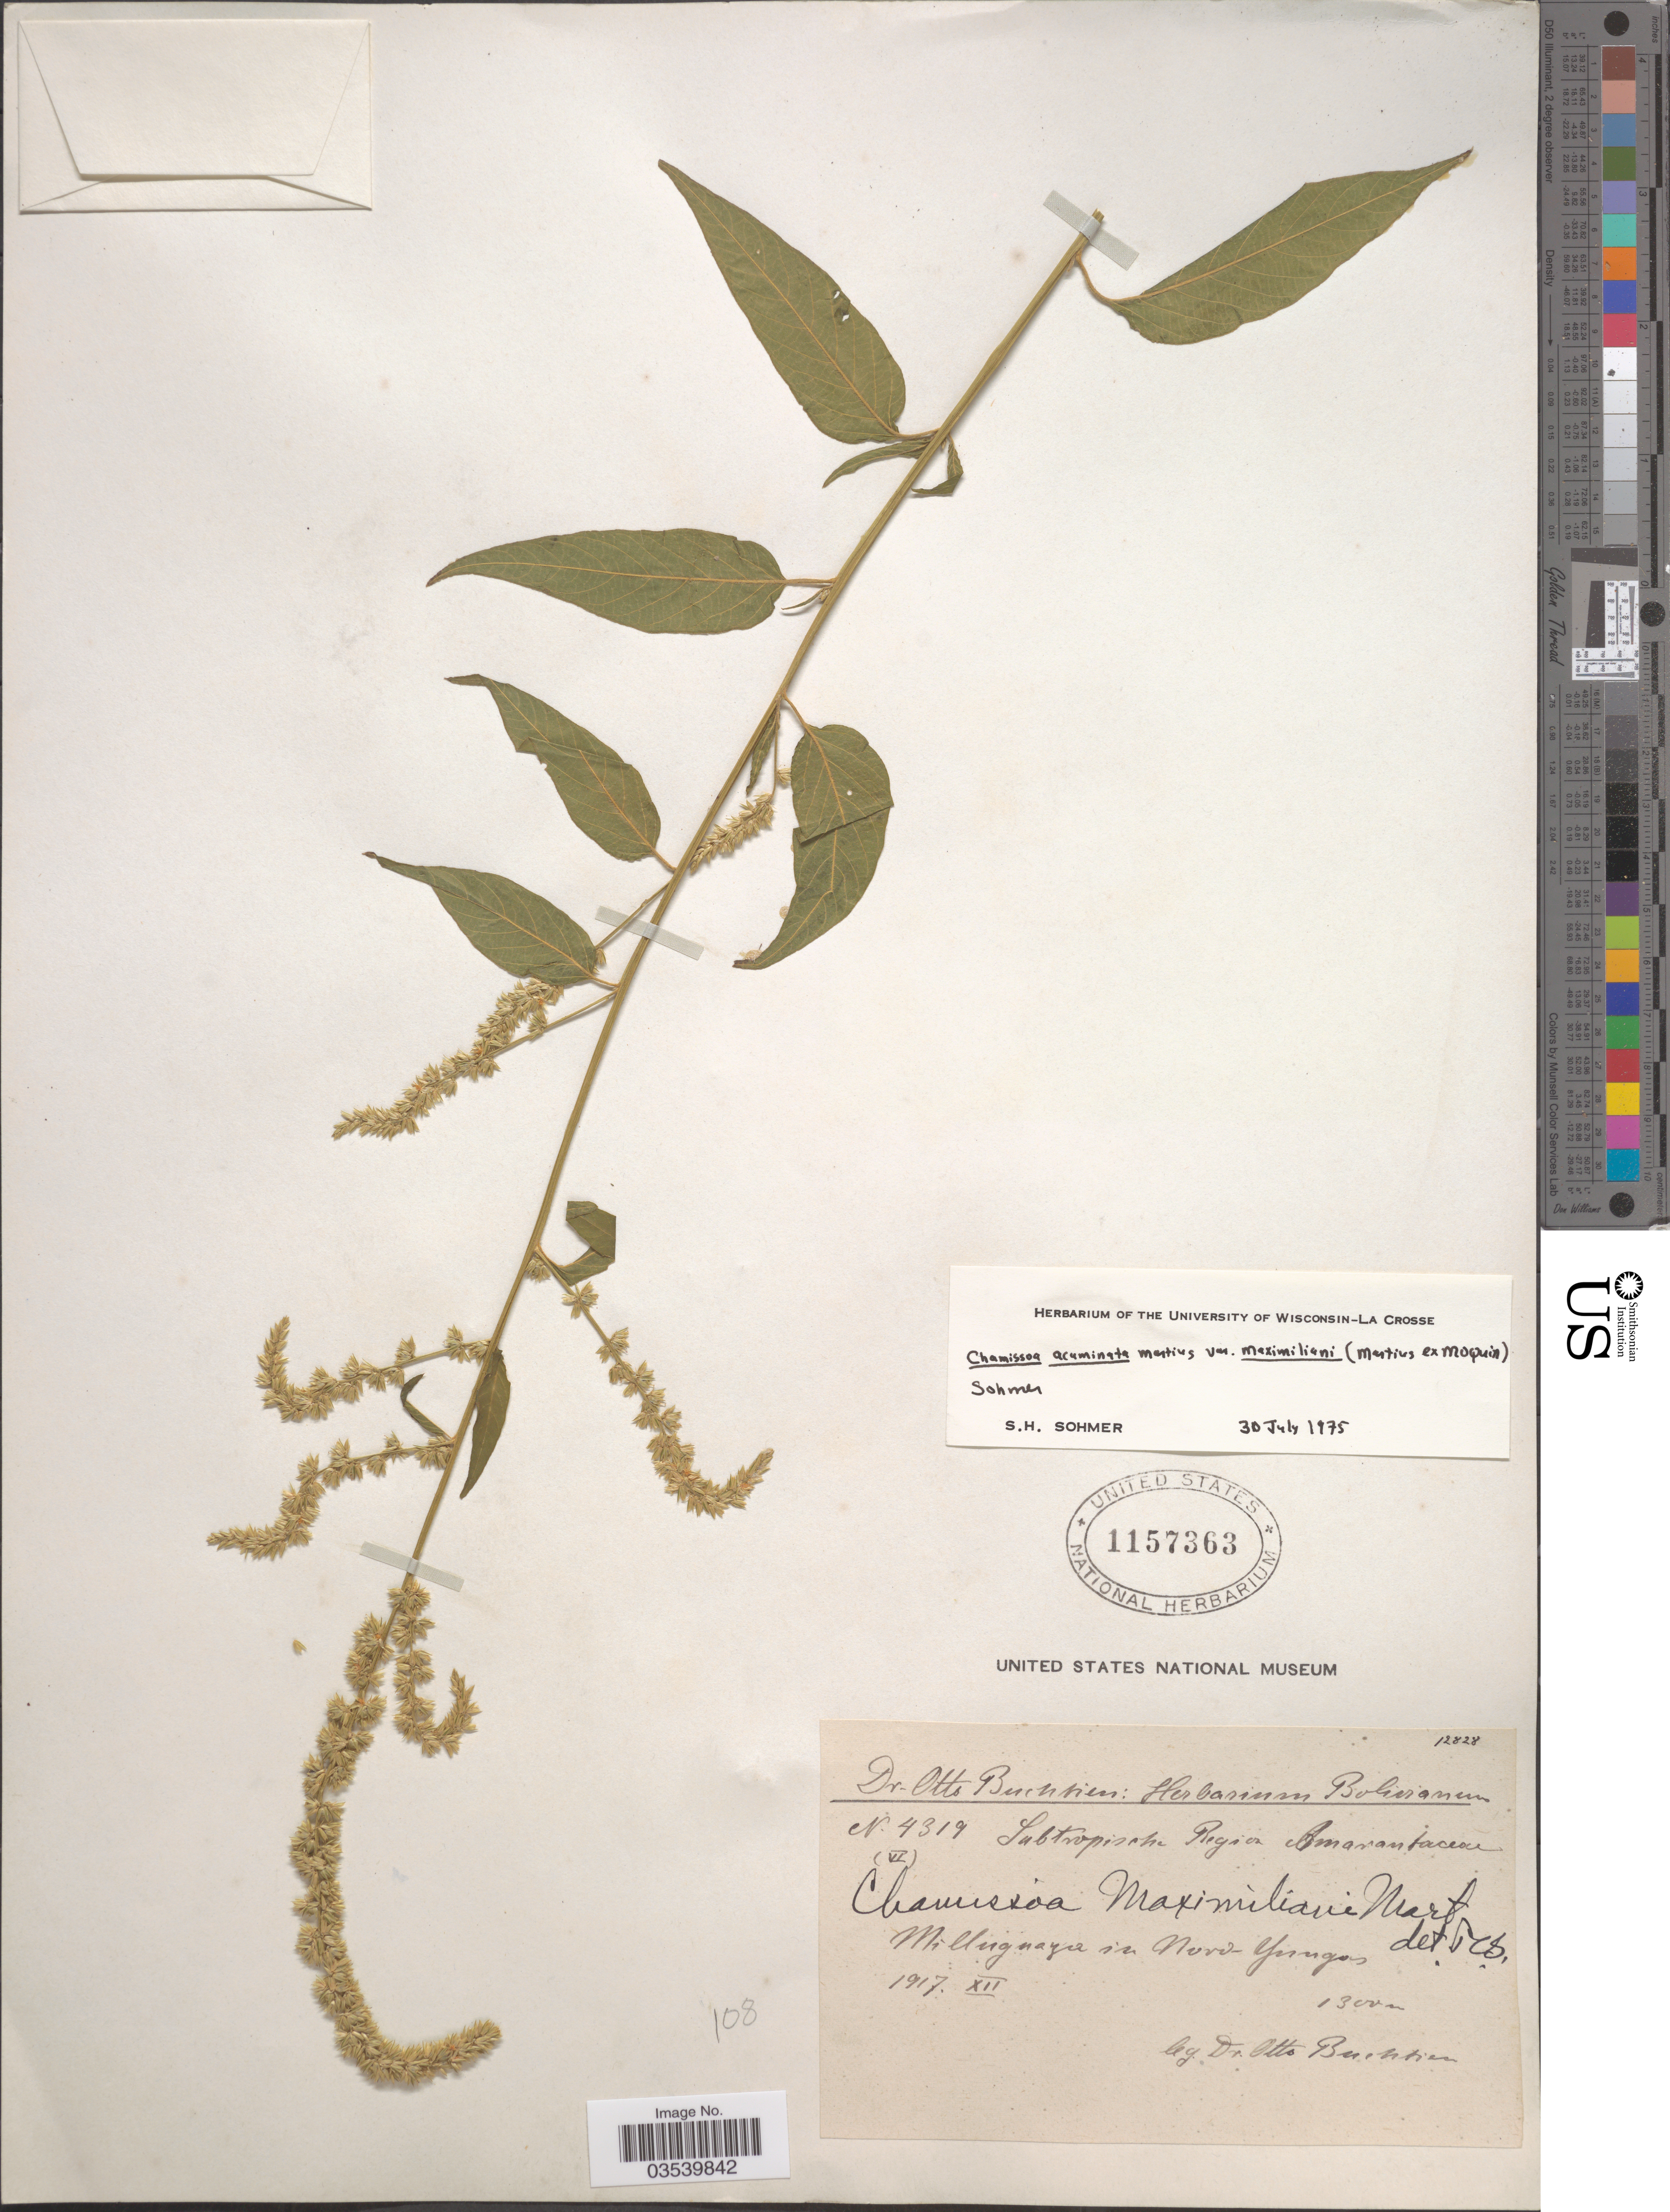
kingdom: Plantae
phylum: Tracheophyta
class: Magnoliopsida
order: Caryophyllales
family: Amaranthaceae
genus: Chamissoa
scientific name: Chamissoa altissima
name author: (Jacq.) Kunth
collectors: O. Buchtien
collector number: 4319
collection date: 1917-12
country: Bolivia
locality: Subtropische Region. Milluguaya in Nord-Yungas.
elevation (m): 1300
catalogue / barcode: US 1157363